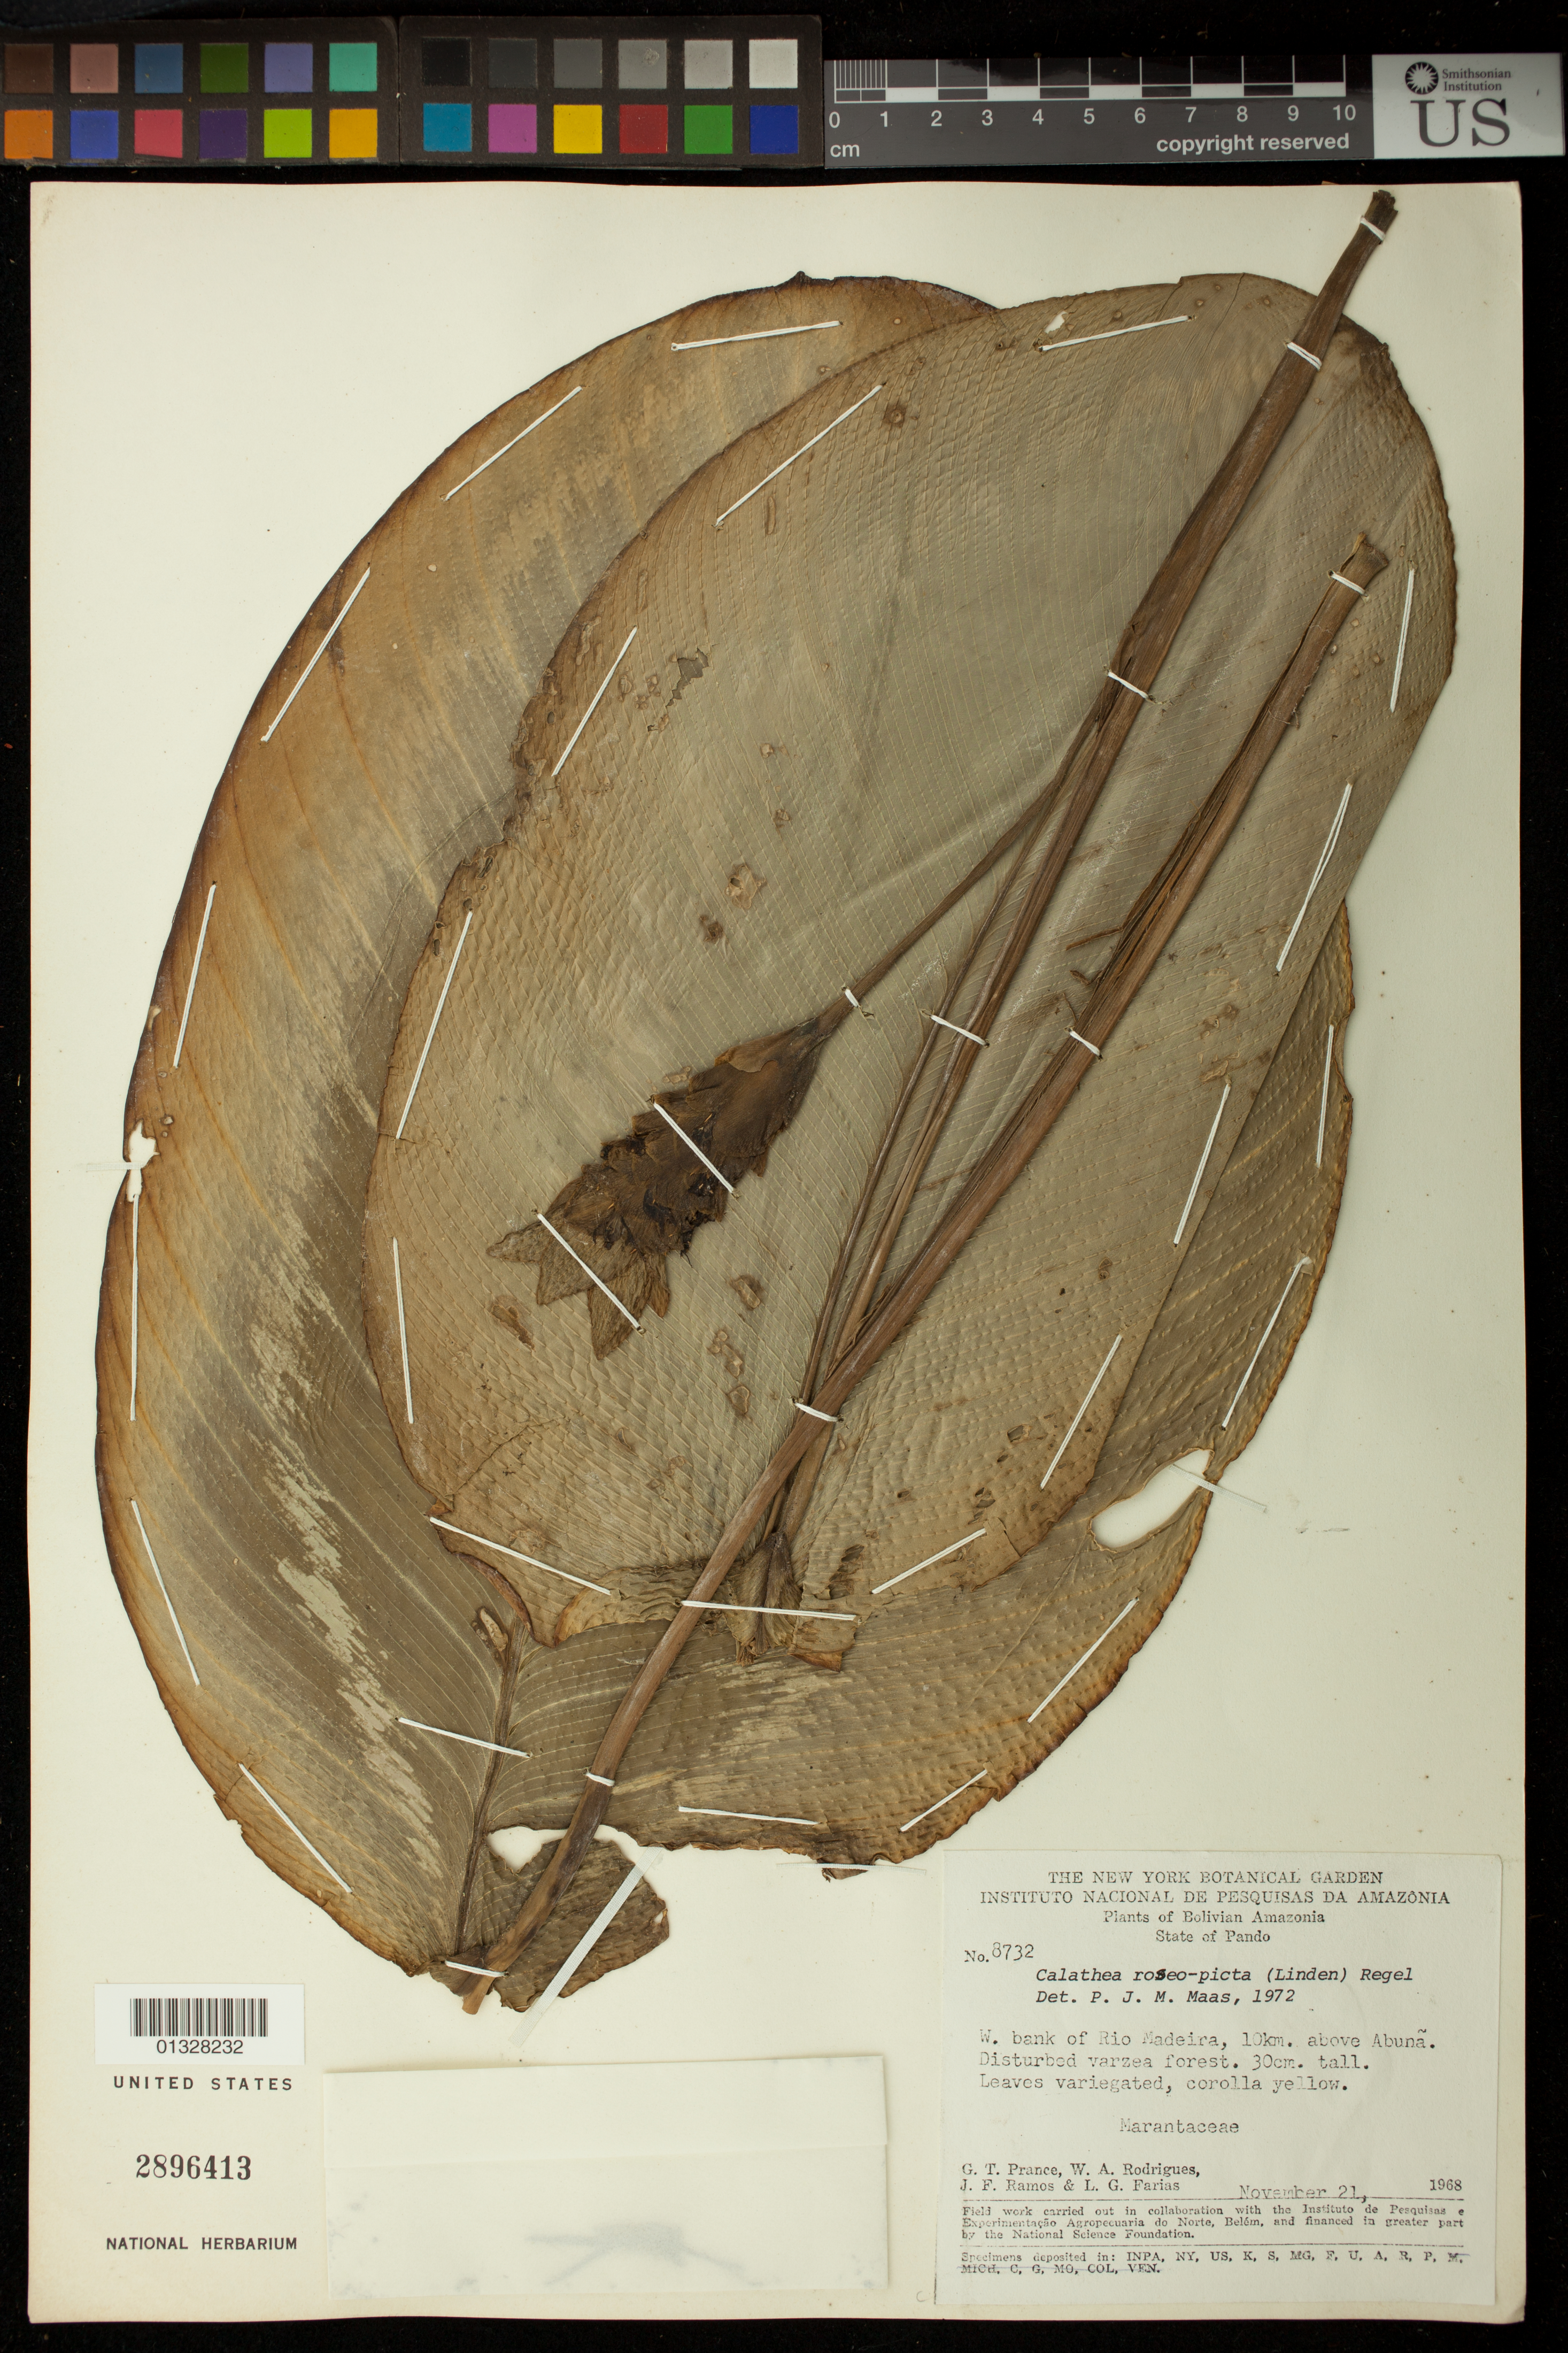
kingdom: Plantae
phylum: Tracheophyta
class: Liliopsida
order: Zingiberales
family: Marantaceae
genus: Goeppertia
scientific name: Goeppertia roseopicta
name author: (Linden ex Lem.) Borchs. & S. Suárez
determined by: Strong, M. T., (US), Smithsonian Institution - National Museum of Natural History (UNITED STATES)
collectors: G. T. Prance, W. A. Rodrigues, J. F. Ramos & L. G. Farias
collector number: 8732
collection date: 1968-11-21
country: Bolivia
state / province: Pando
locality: W bank of Rio Madeira, 10km above Abunã.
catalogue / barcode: US 2896413